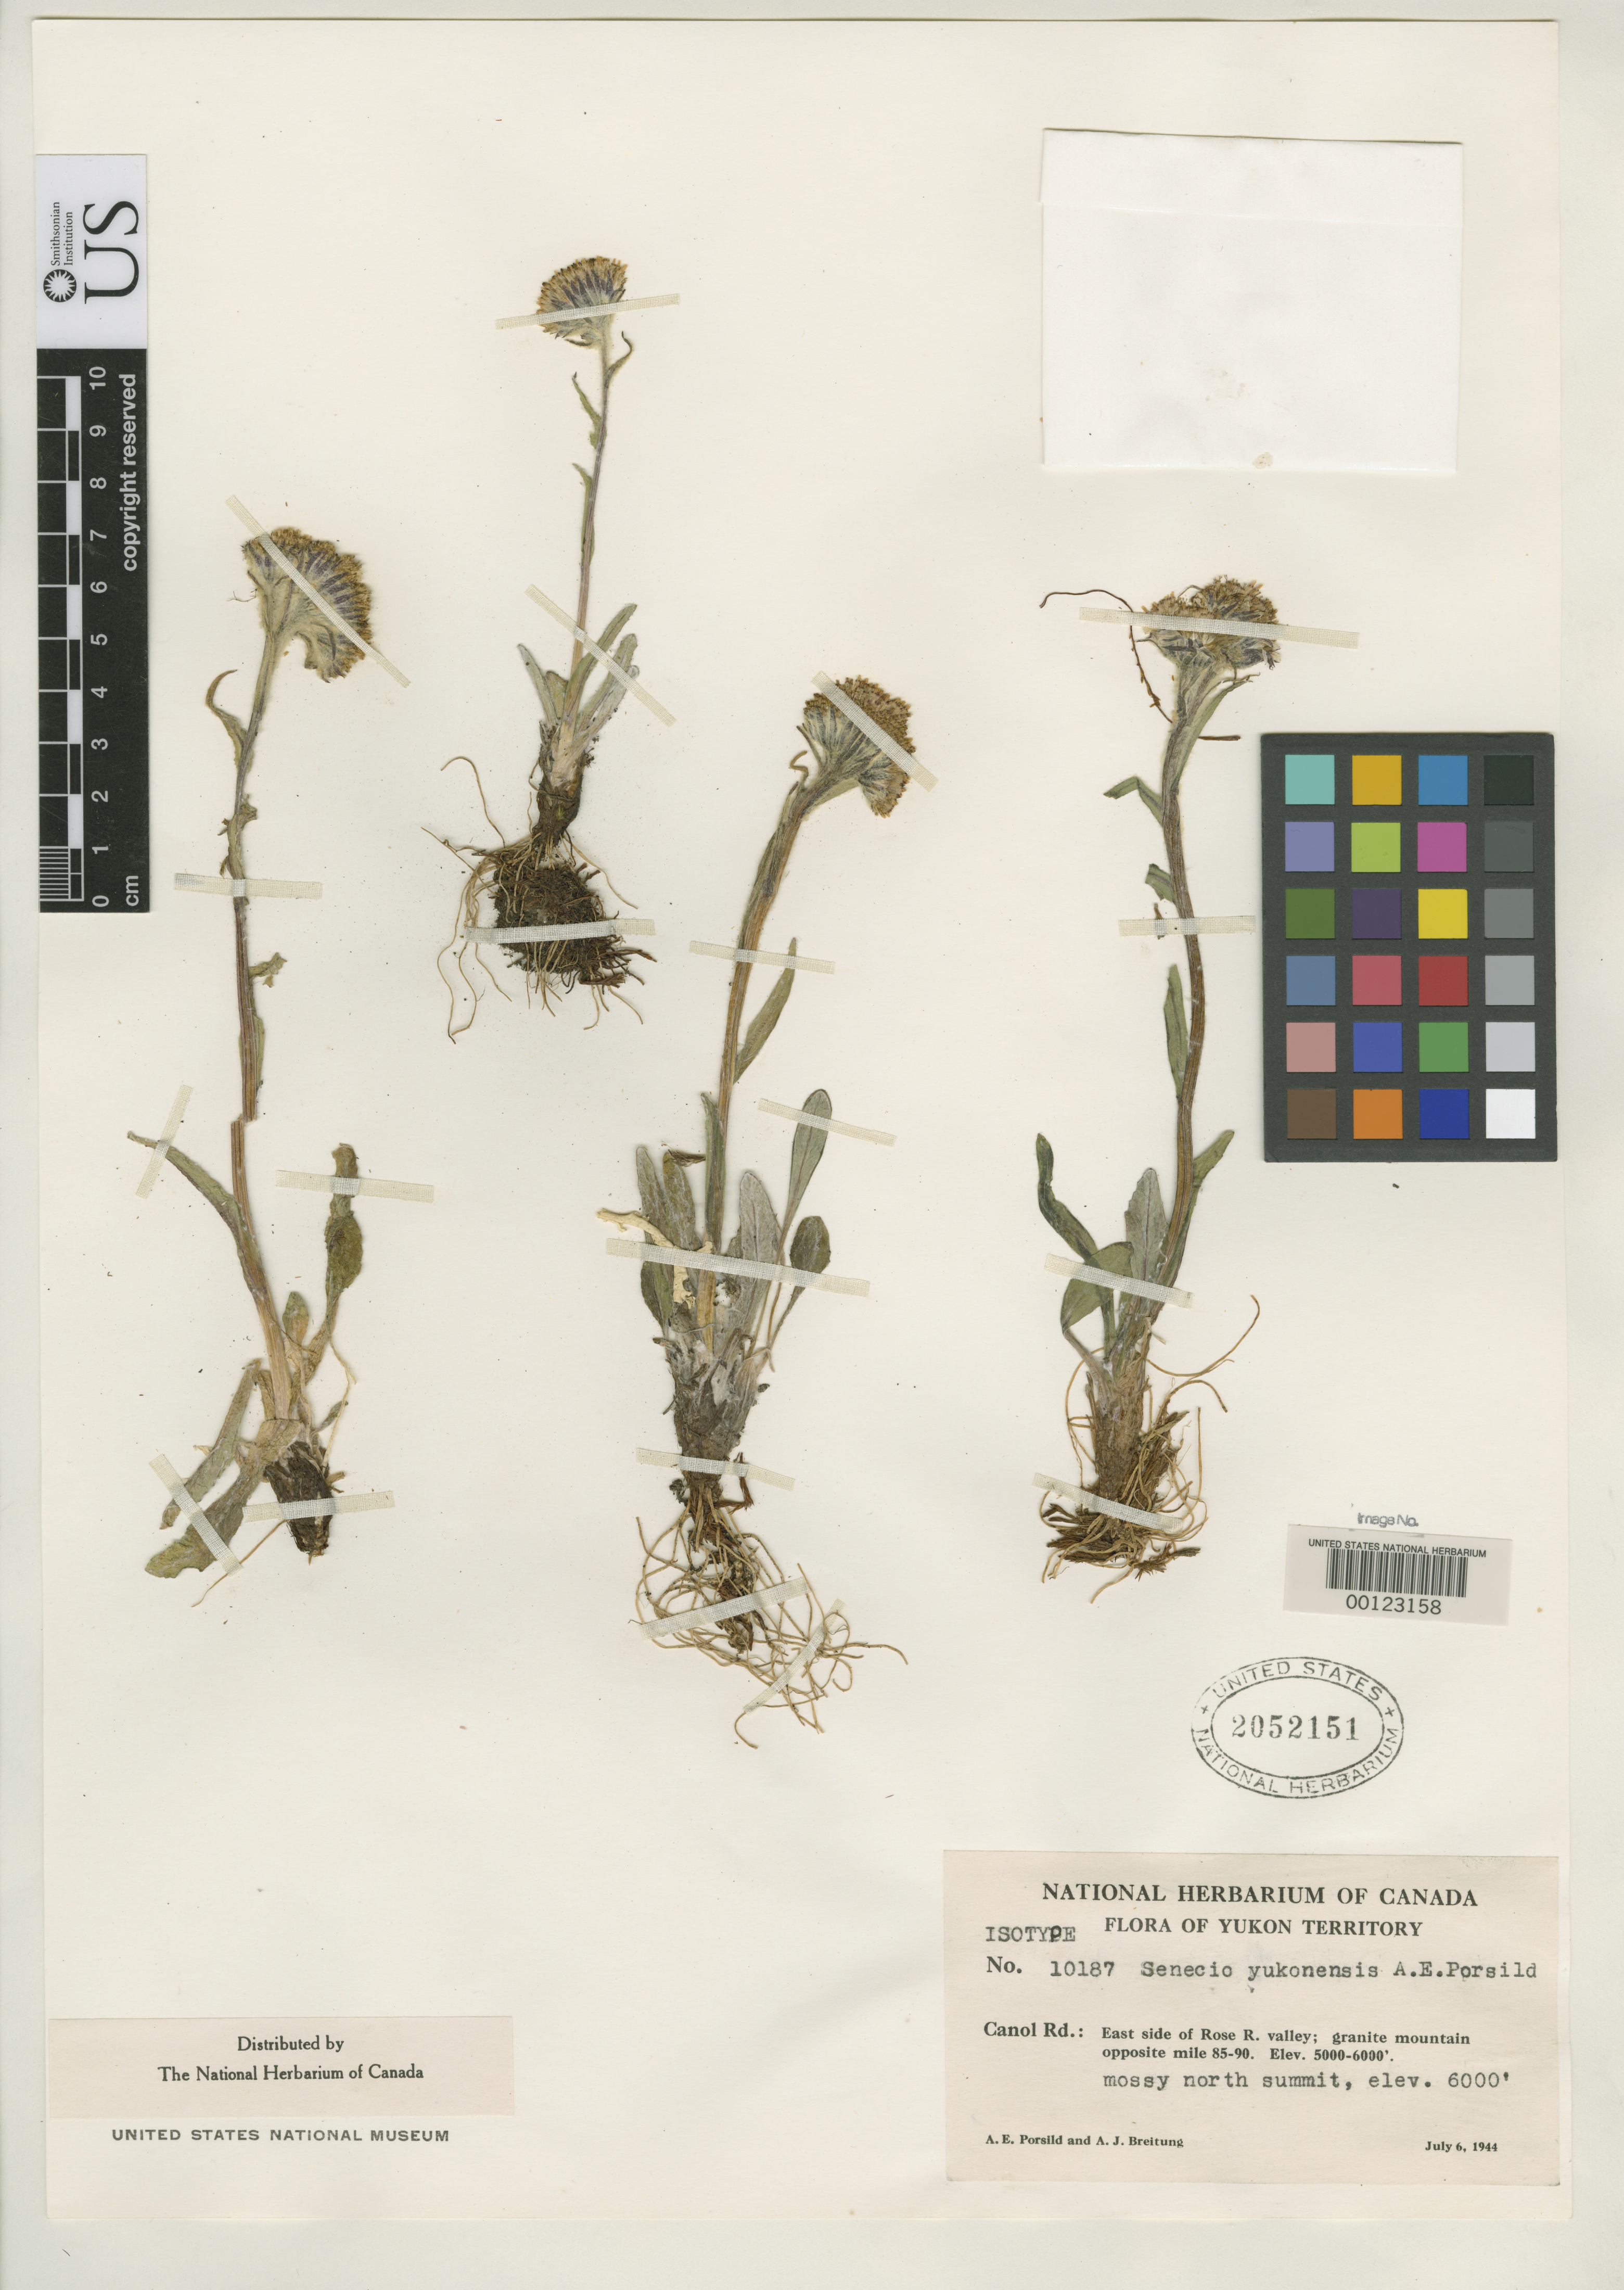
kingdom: Plantae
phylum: Tracheophyta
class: Magnoliopsida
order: Asterales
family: Asteraceae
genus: Senecio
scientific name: Senecio yukonensis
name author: A.E. Porsild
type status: Isotype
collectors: A. E. Porsild & A. J. Breitung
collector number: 10187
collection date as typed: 06 Jul 1944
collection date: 1944-07-06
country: Canada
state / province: Yukon Territory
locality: Canel Rd., east side of Rose River Valley; alt. 6000 ft.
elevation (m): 1829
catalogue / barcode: US 2052151